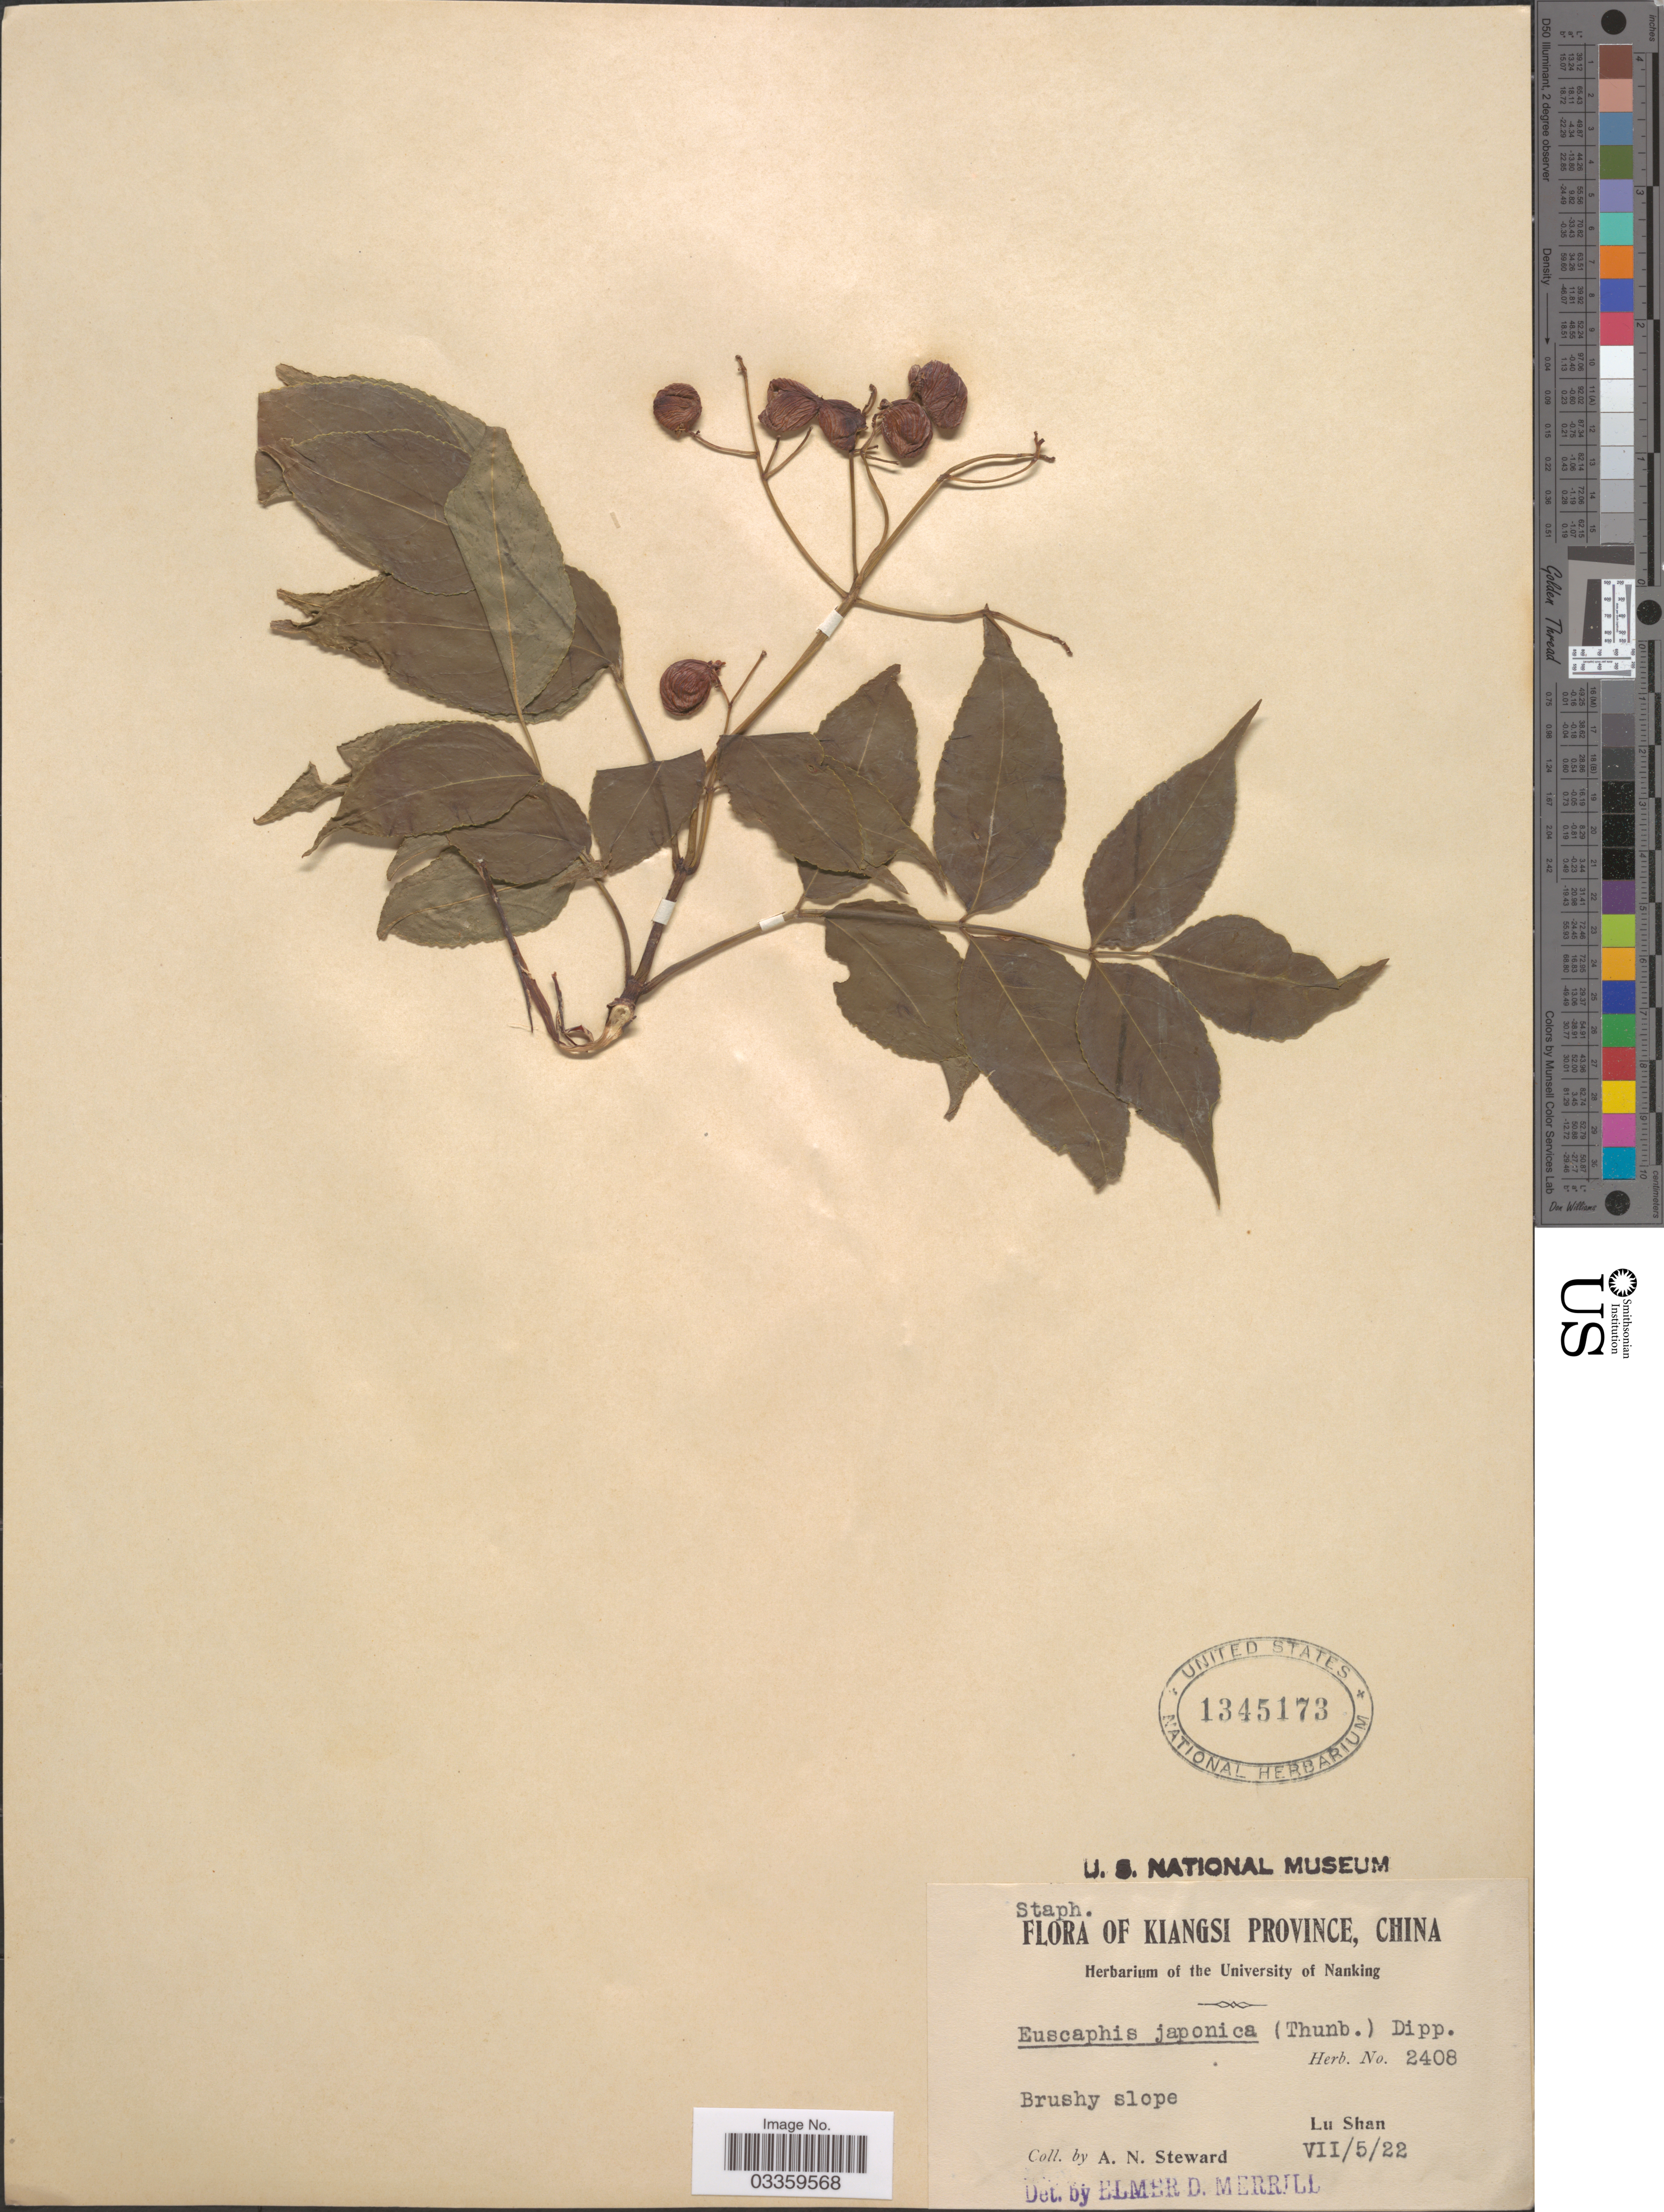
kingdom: Plantae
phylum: Tracheophyta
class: Magnoliopsida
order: Crossosomatales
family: Staphyleaceae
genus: Euscaphis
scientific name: Euscaphis japonica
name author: (Thunb.) Kanitz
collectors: A. N. Steward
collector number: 2408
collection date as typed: Transcribed d/m/y: 5/7/22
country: China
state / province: Jiangxi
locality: Kiangsi Province. Lu Shan.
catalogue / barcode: US 1345173